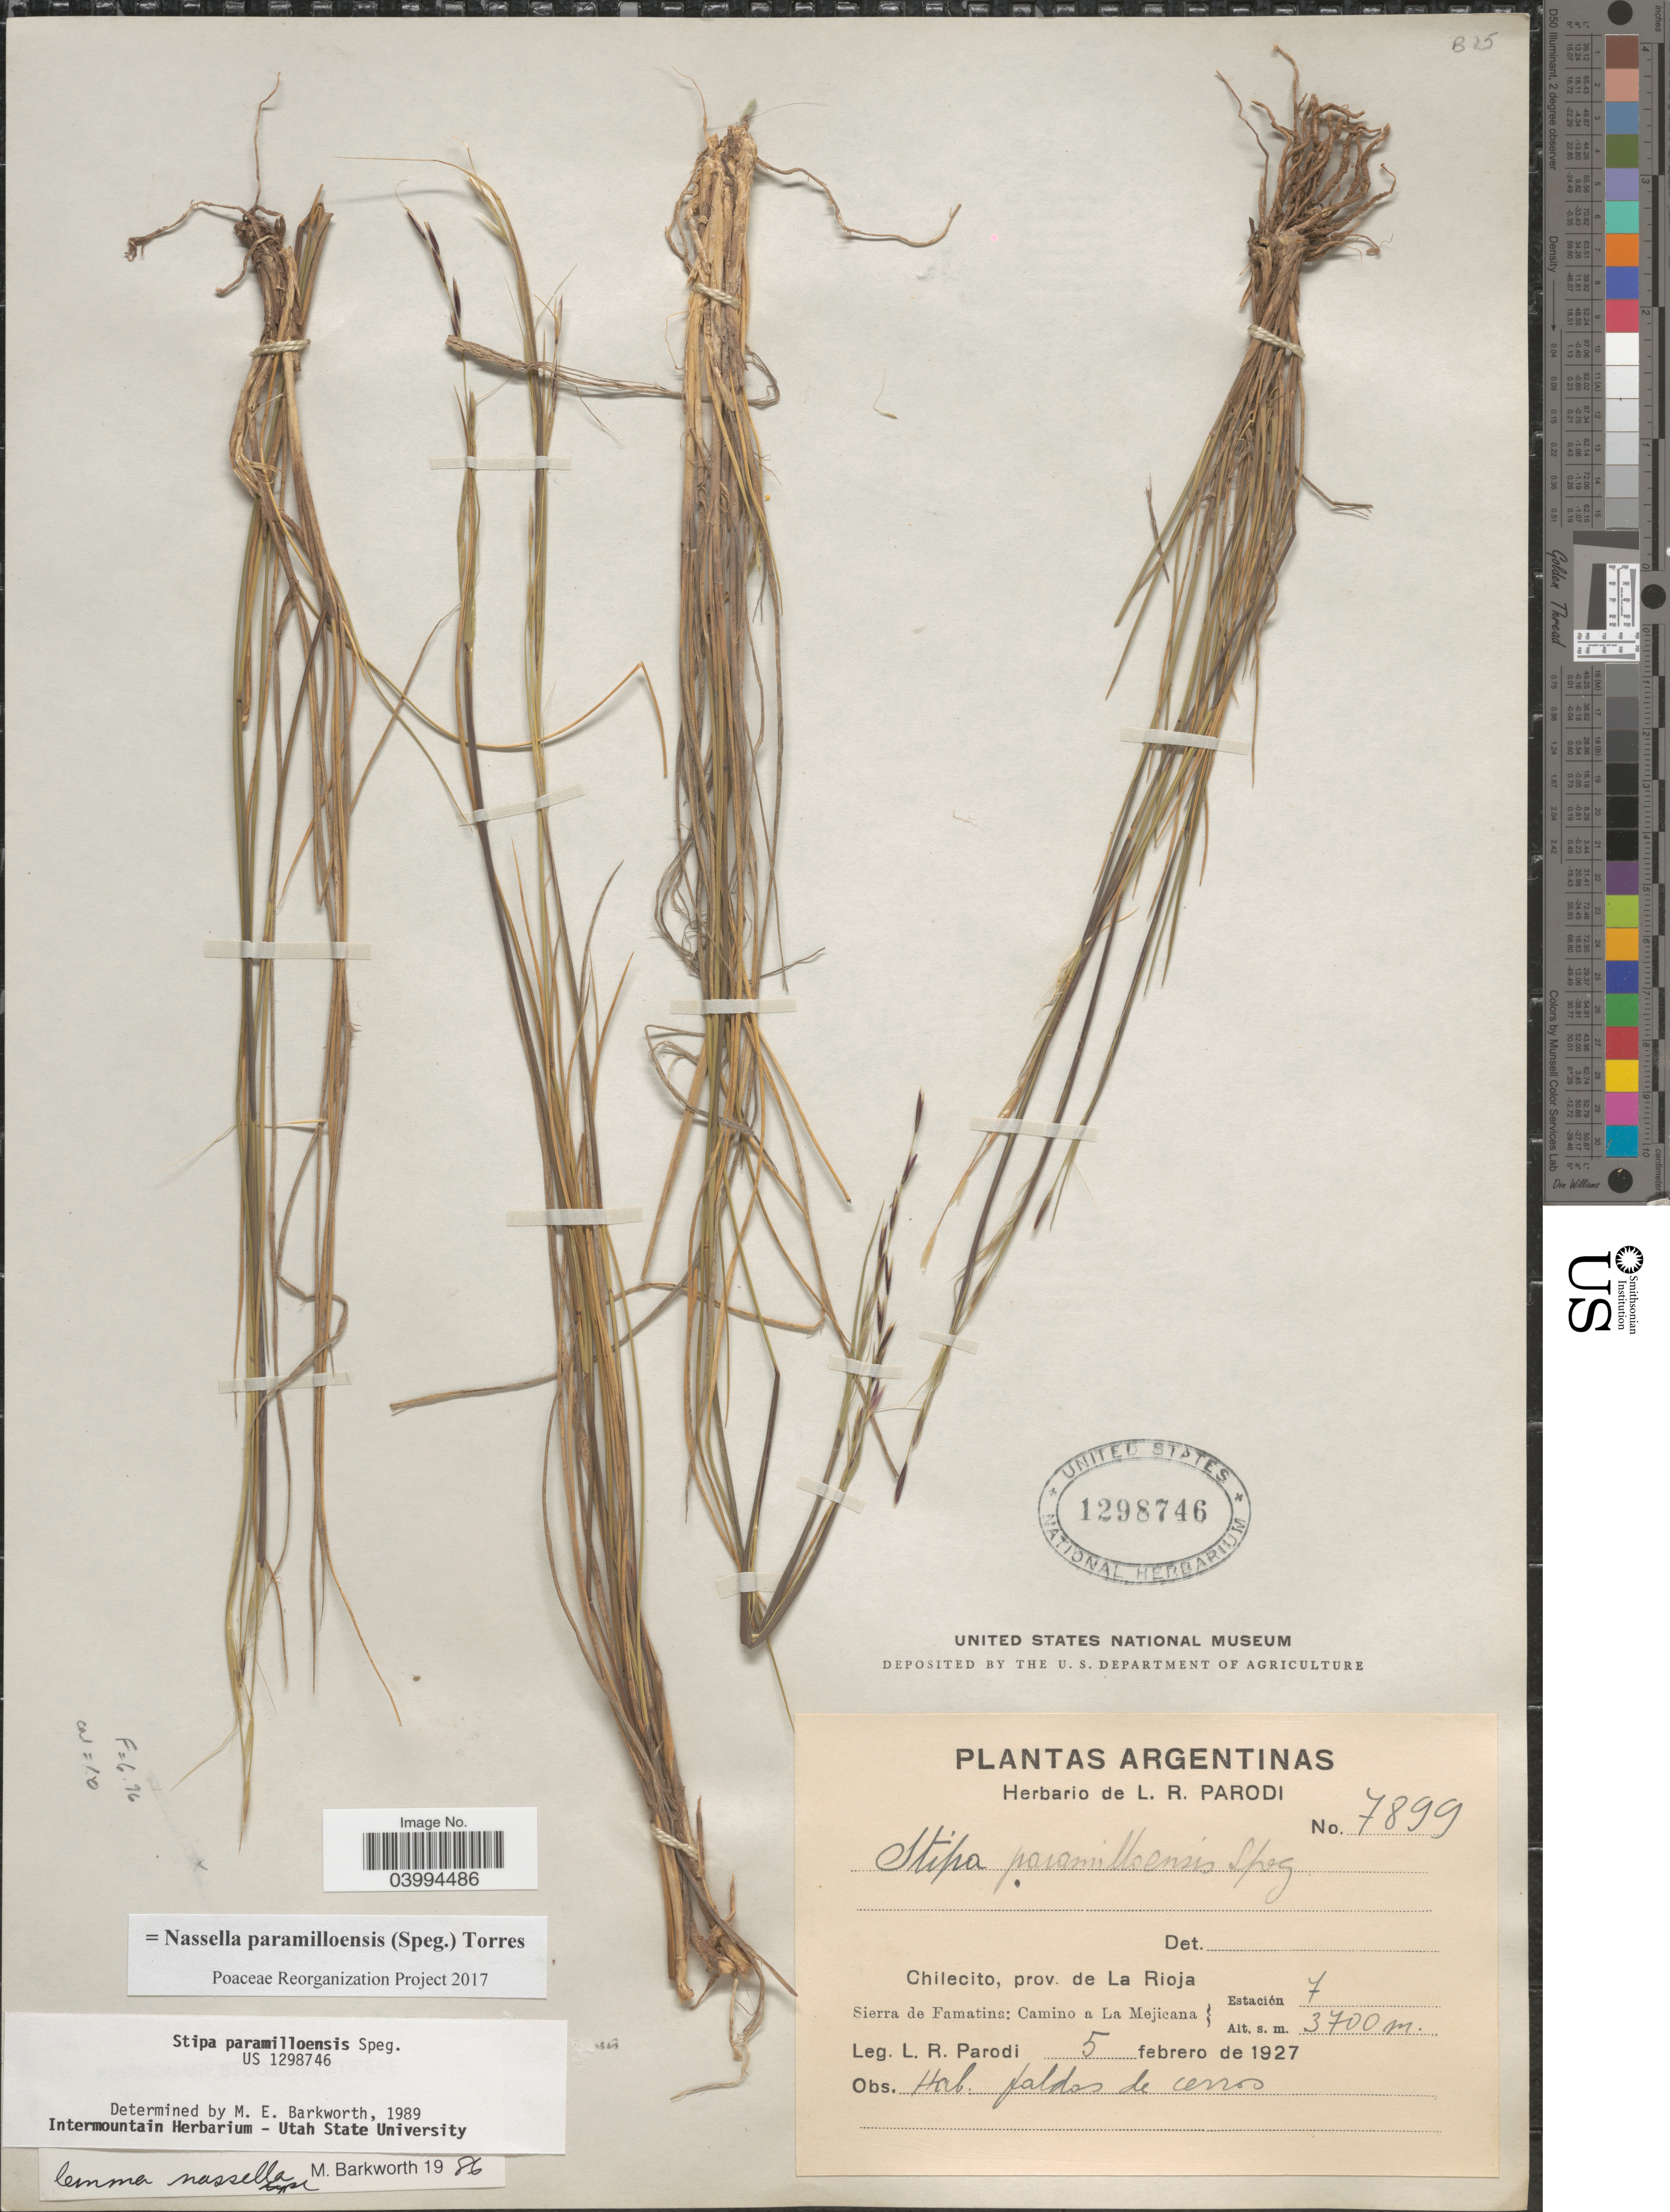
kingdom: Plantae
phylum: Tracheophyta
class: Liliopsida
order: Poales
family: Poaceae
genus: Nassella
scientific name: Nassella paramilloensis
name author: (Speg.) Torres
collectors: L. R. Parodi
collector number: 7899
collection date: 1927-02-05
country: Argentina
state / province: La Rioja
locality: Chilecito. Sierra de Famatina: Camino a La Mejicana. Estación 7.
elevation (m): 3700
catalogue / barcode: US 1298746